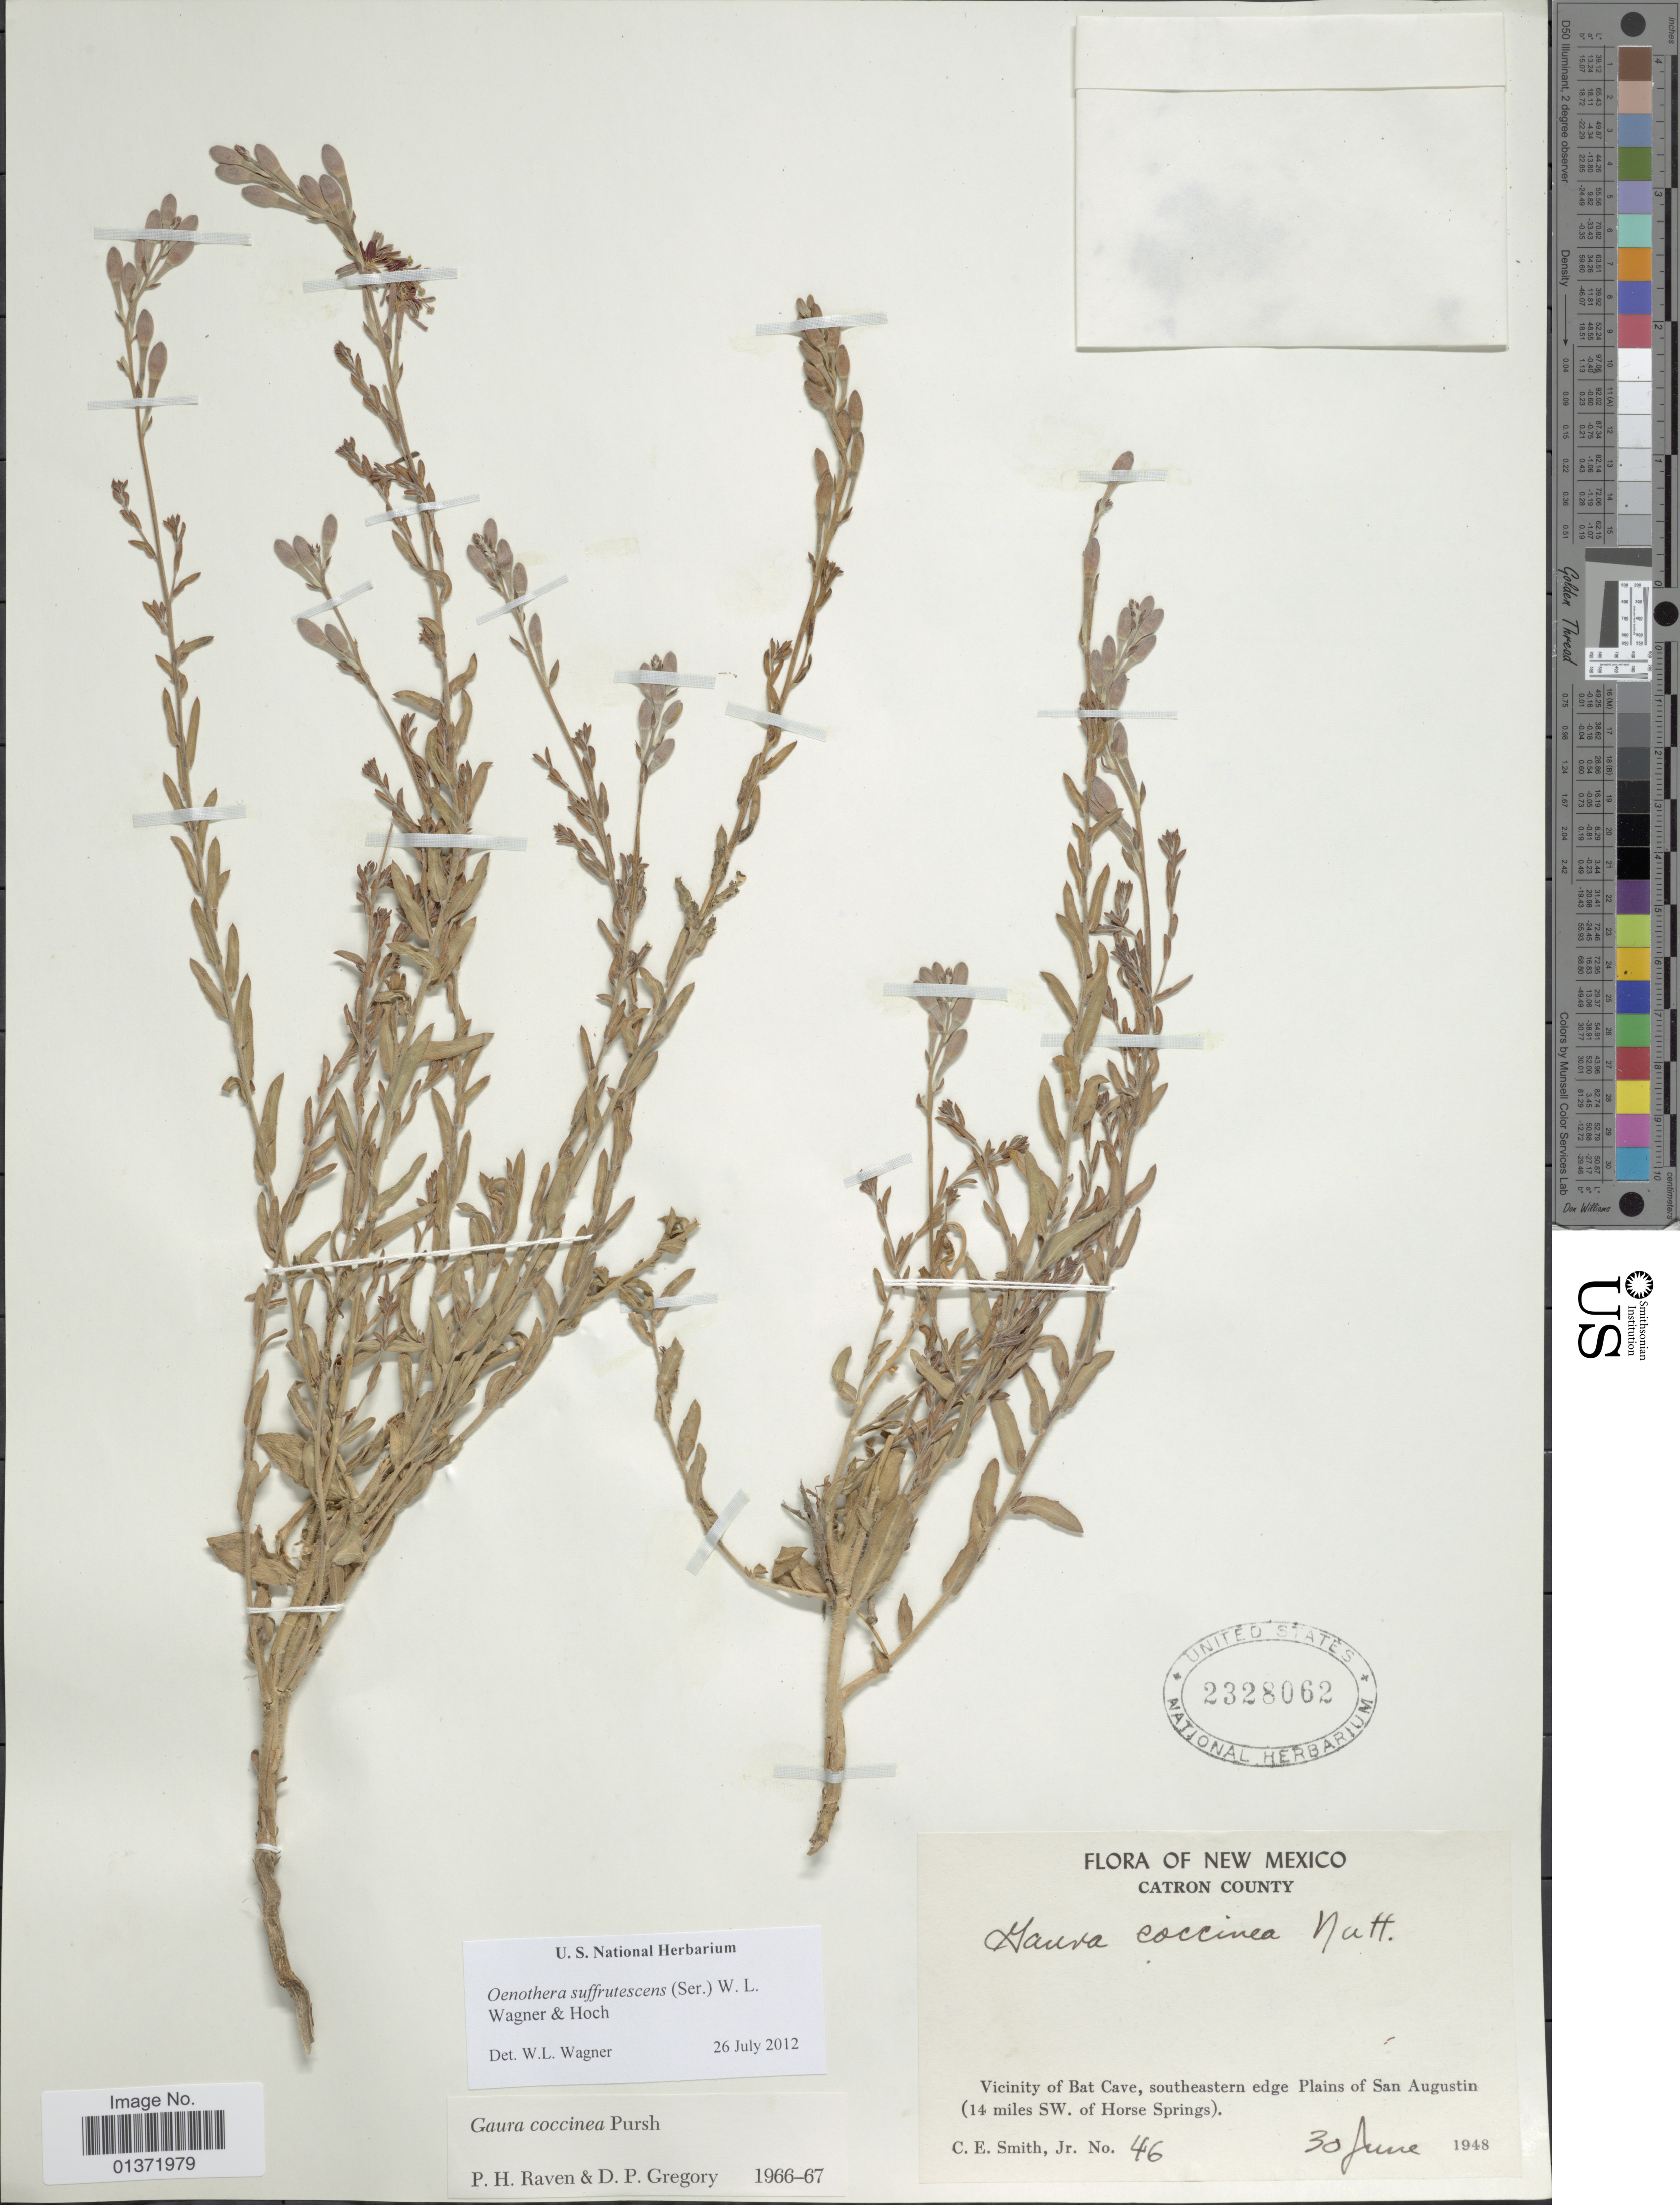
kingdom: Plantae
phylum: Tracheophyta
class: Magnoliopsida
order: Myrtales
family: Onagraceae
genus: Oenothera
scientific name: Oenothera suffrutescens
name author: (Ser.) W.L. Wagner & Hoch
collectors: C. E. Smith Jr.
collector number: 46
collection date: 1948-06-30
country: United States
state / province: New Mexico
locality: Catron County, Vicinity of Bat Cave, southeastern edge Plains of San Augustin (14 miles SW. of Horse Springs)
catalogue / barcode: US 2328062